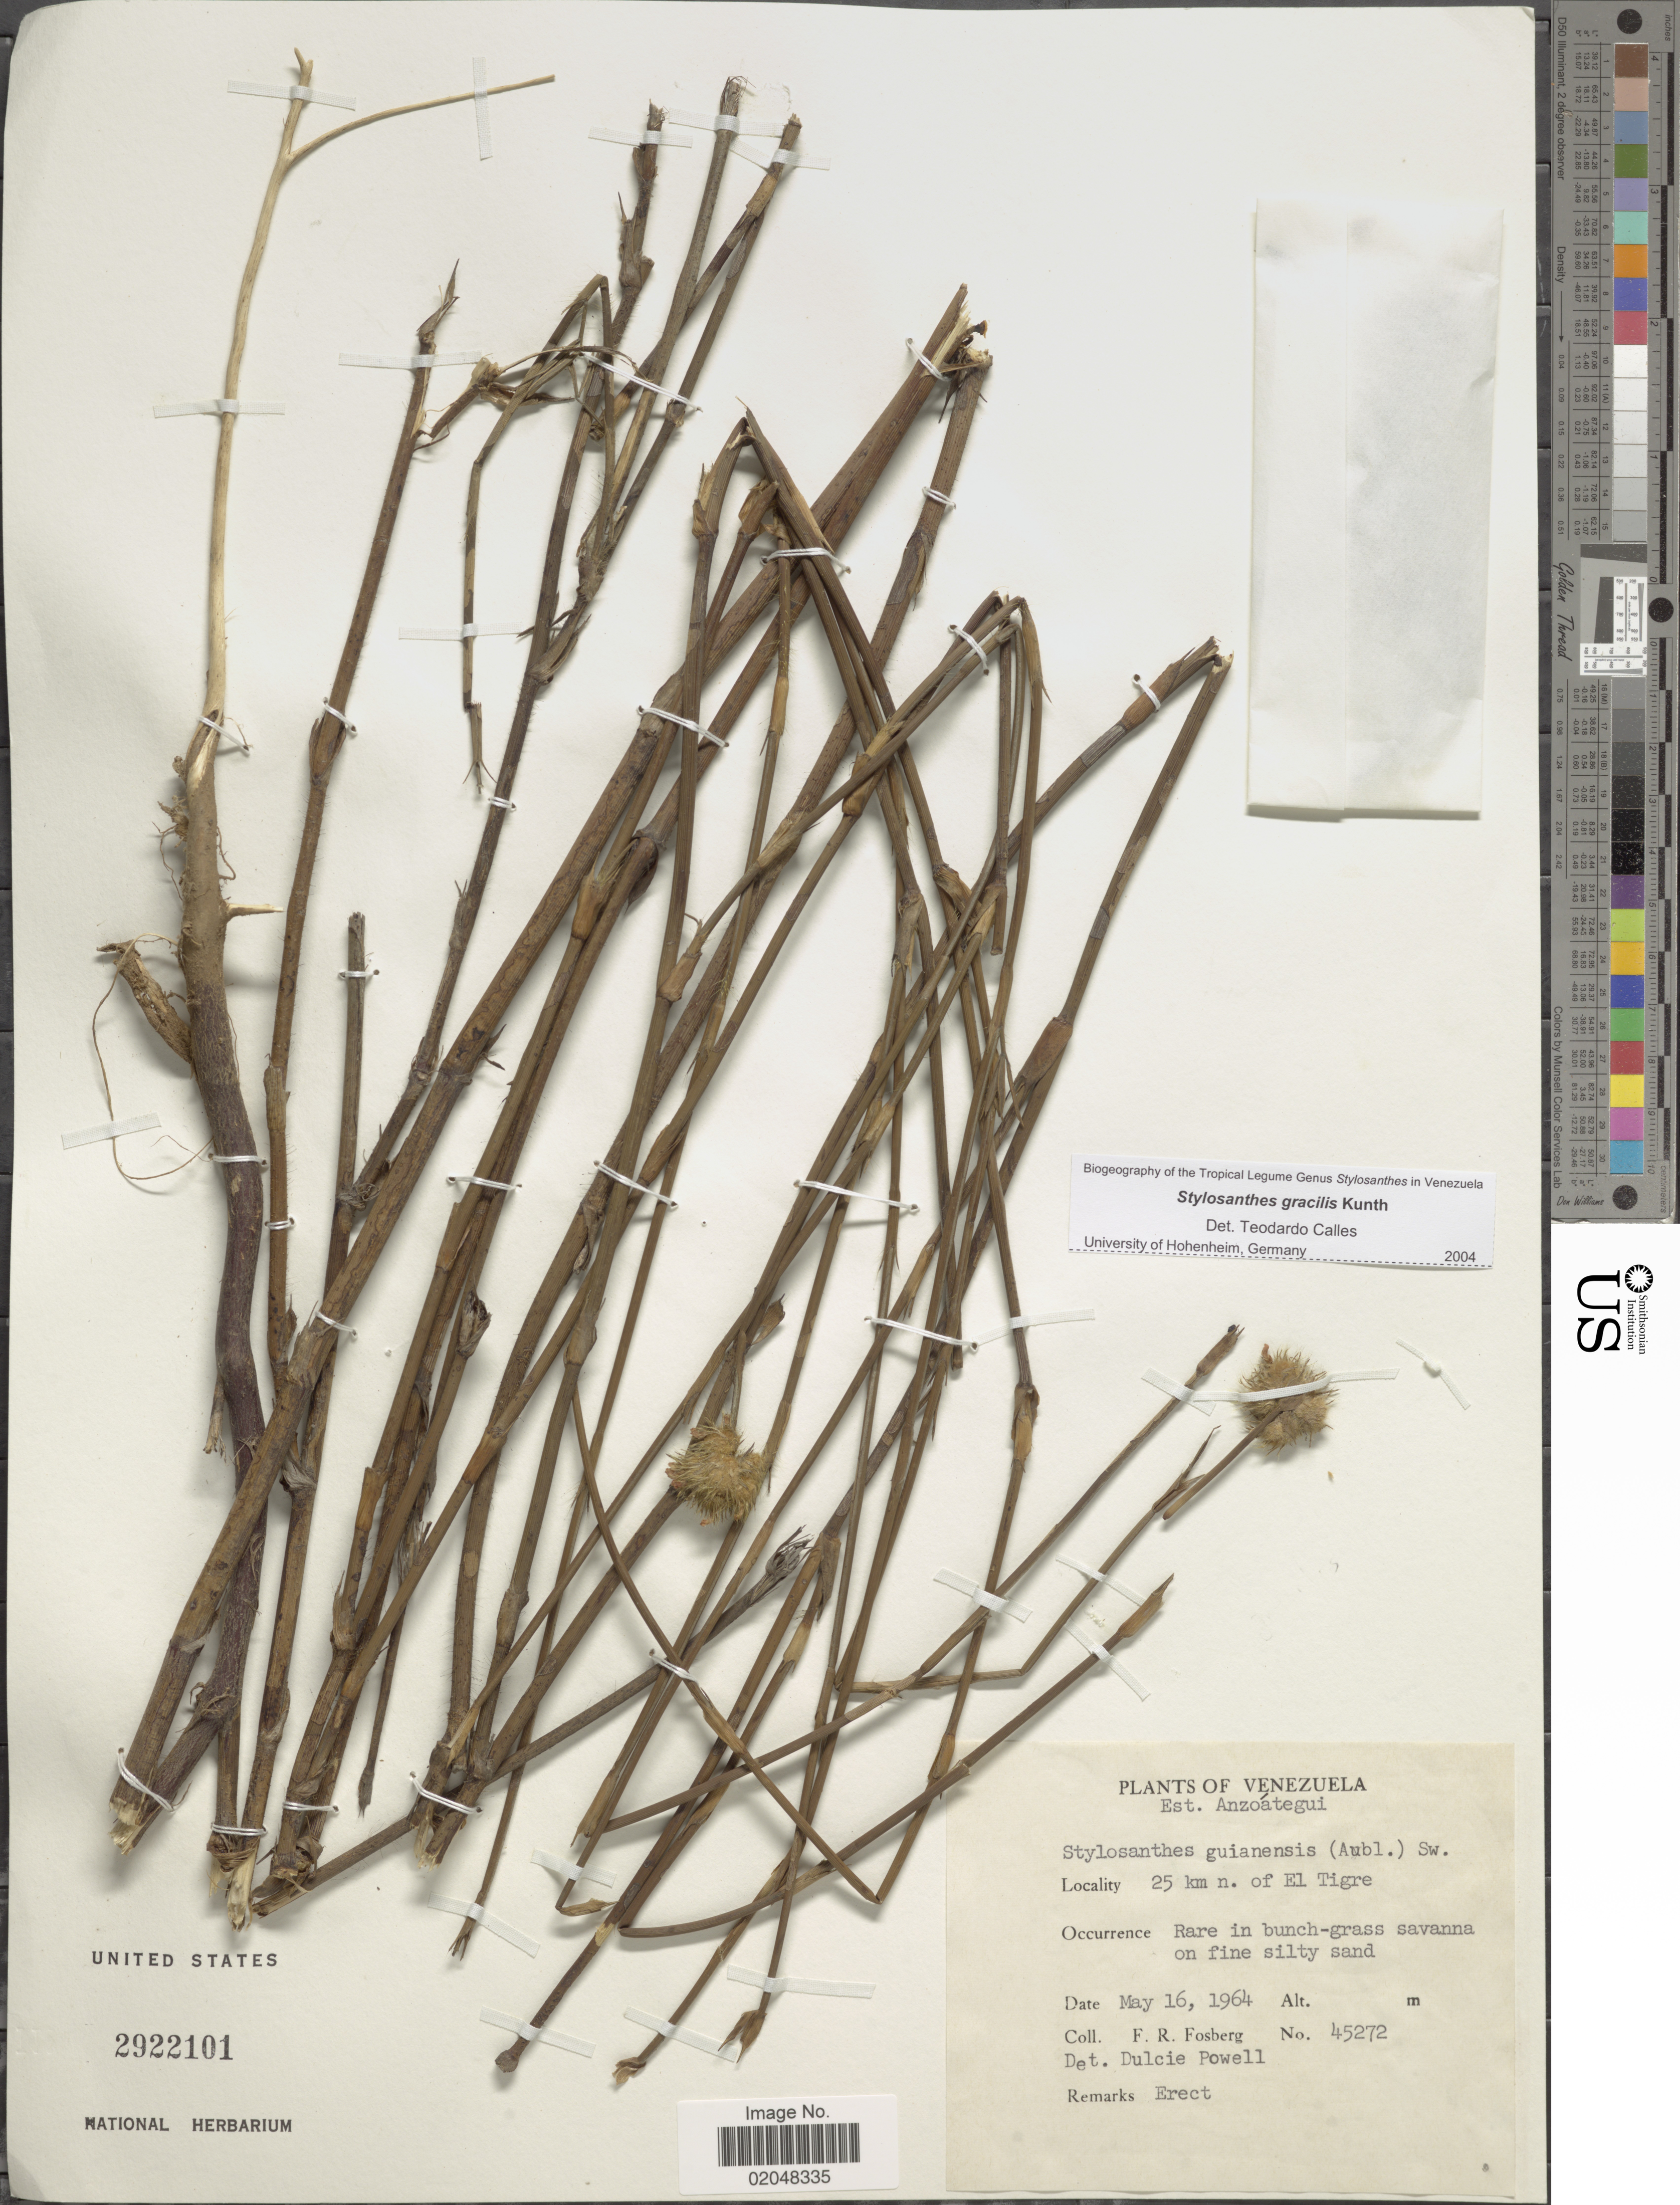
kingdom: Plantae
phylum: Tracheophyta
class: Magnoliopsida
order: Fabales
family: Fabaceae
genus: Stylosanthes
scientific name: Stylosanthes guianensis var. gracilis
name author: (Kunth) Vogel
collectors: F. R. Fosberg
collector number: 45272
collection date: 1964-05-16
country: Venezuela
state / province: Anzoategui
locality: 25 km n. of El Tigre.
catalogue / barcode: US 2922101